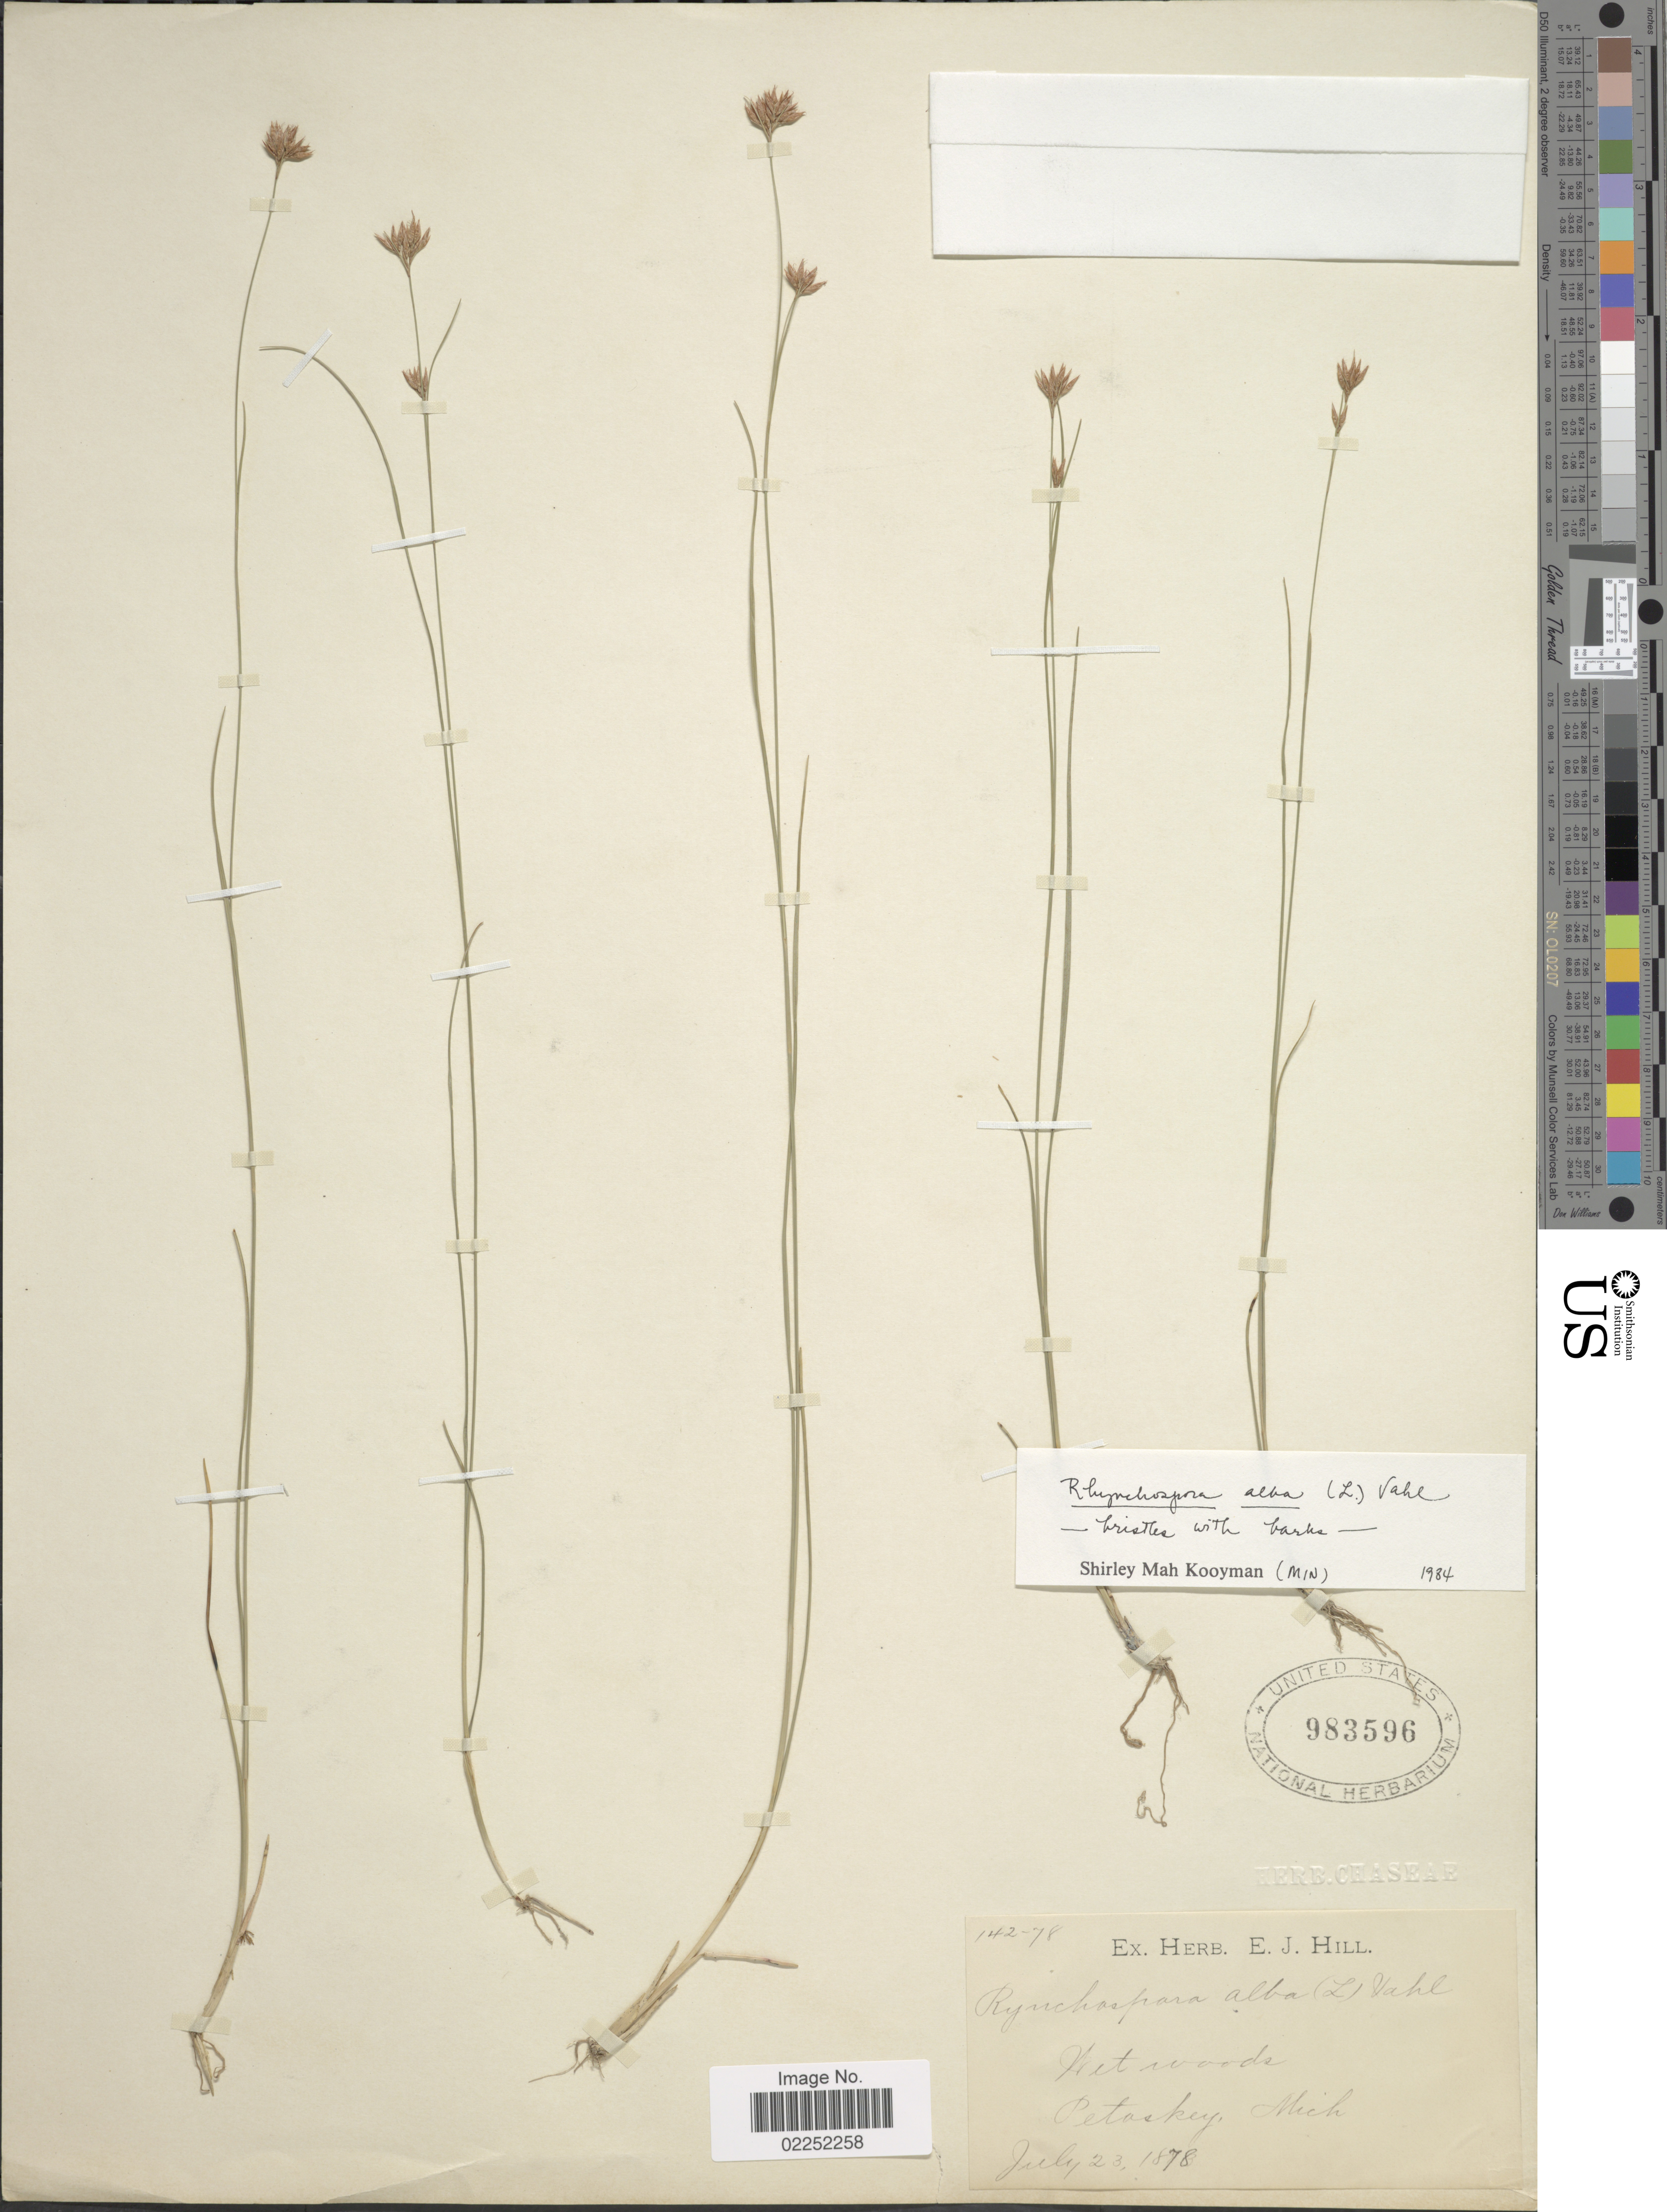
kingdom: Plantae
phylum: Tracheophyta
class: Liliopsida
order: Poales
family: Cyperaceae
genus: Rhynchospora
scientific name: Rhynchospora alba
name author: (L.) Vahl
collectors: ex herb. E.J. Hill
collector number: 142-78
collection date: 1878-07-23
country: United States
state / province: Michigan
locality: Petaskey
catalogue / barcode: US 983596